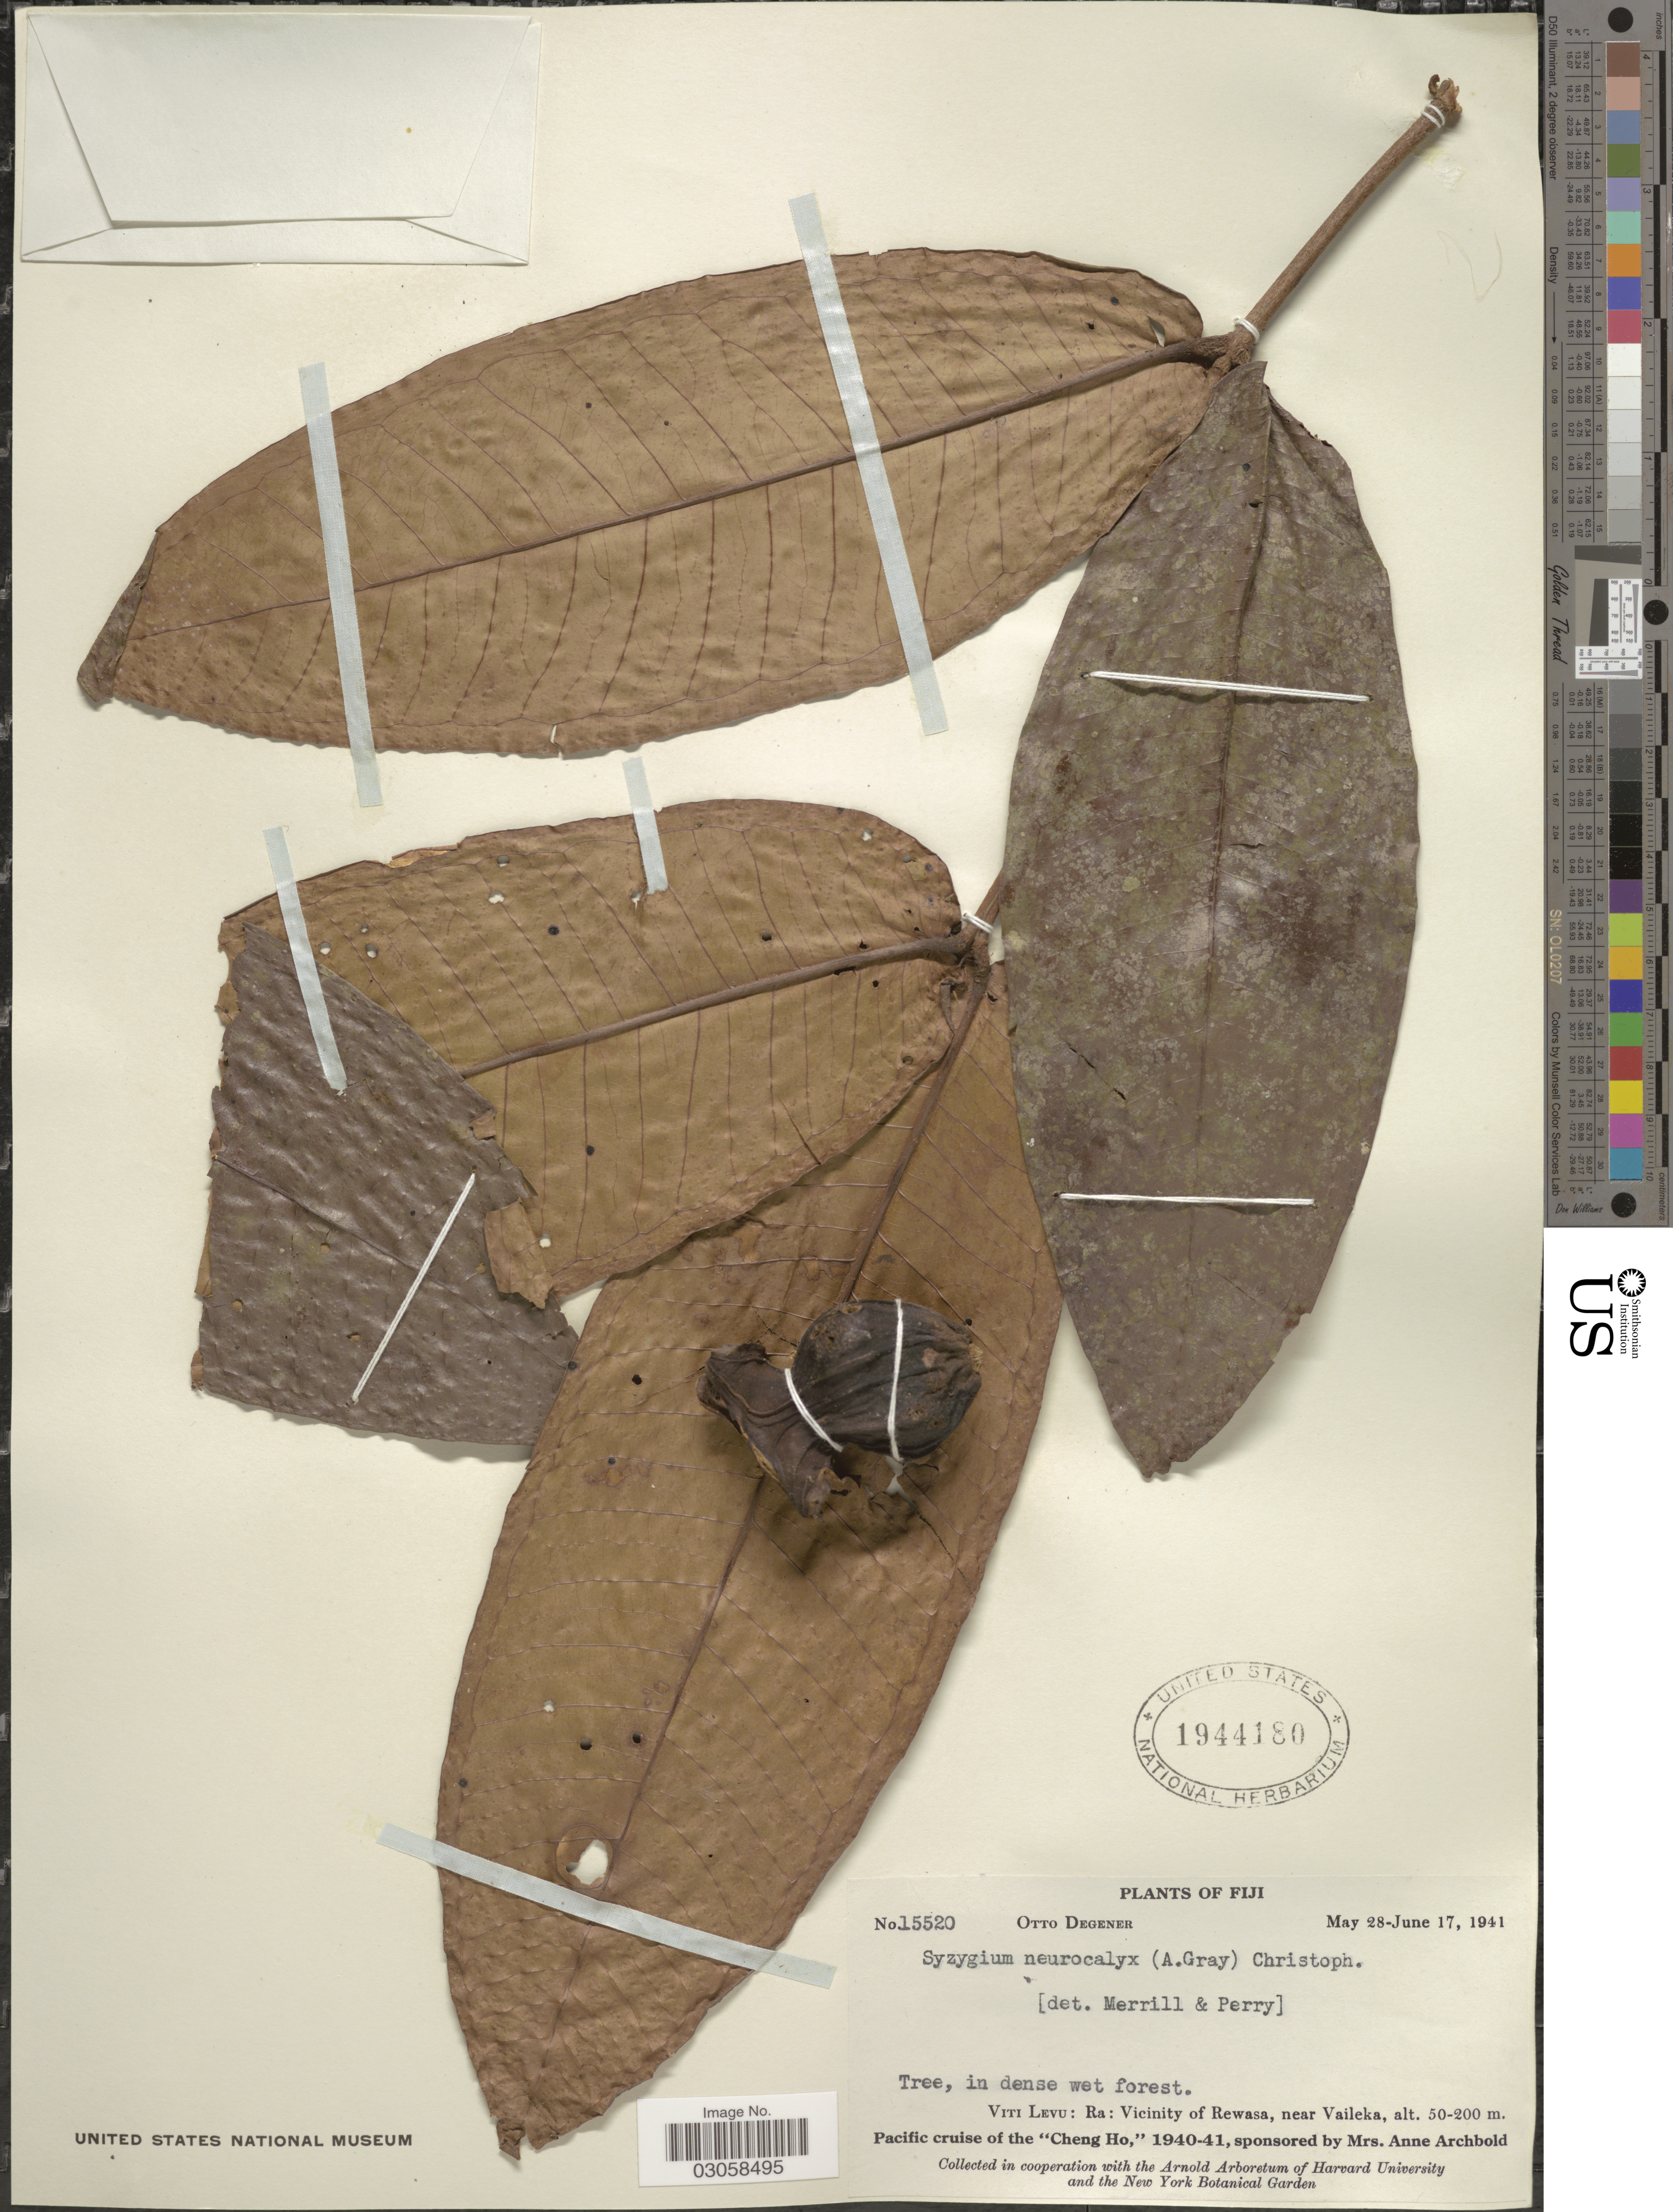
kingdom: Plantae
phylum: Tracheophyta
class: Magnoliopsida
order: Myrtales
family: Myrtaceae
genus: Syzygium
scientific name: Syzygium neurocalyx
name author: (A. Gray) Christoph.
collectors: O. Degener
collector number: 15520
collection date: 1941-05-28/1941-06-17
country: Fiji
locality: Viti Levu: Ra: Vicinity of Rewasa, near Vaileka.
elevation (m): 50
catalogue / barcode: US 1944180